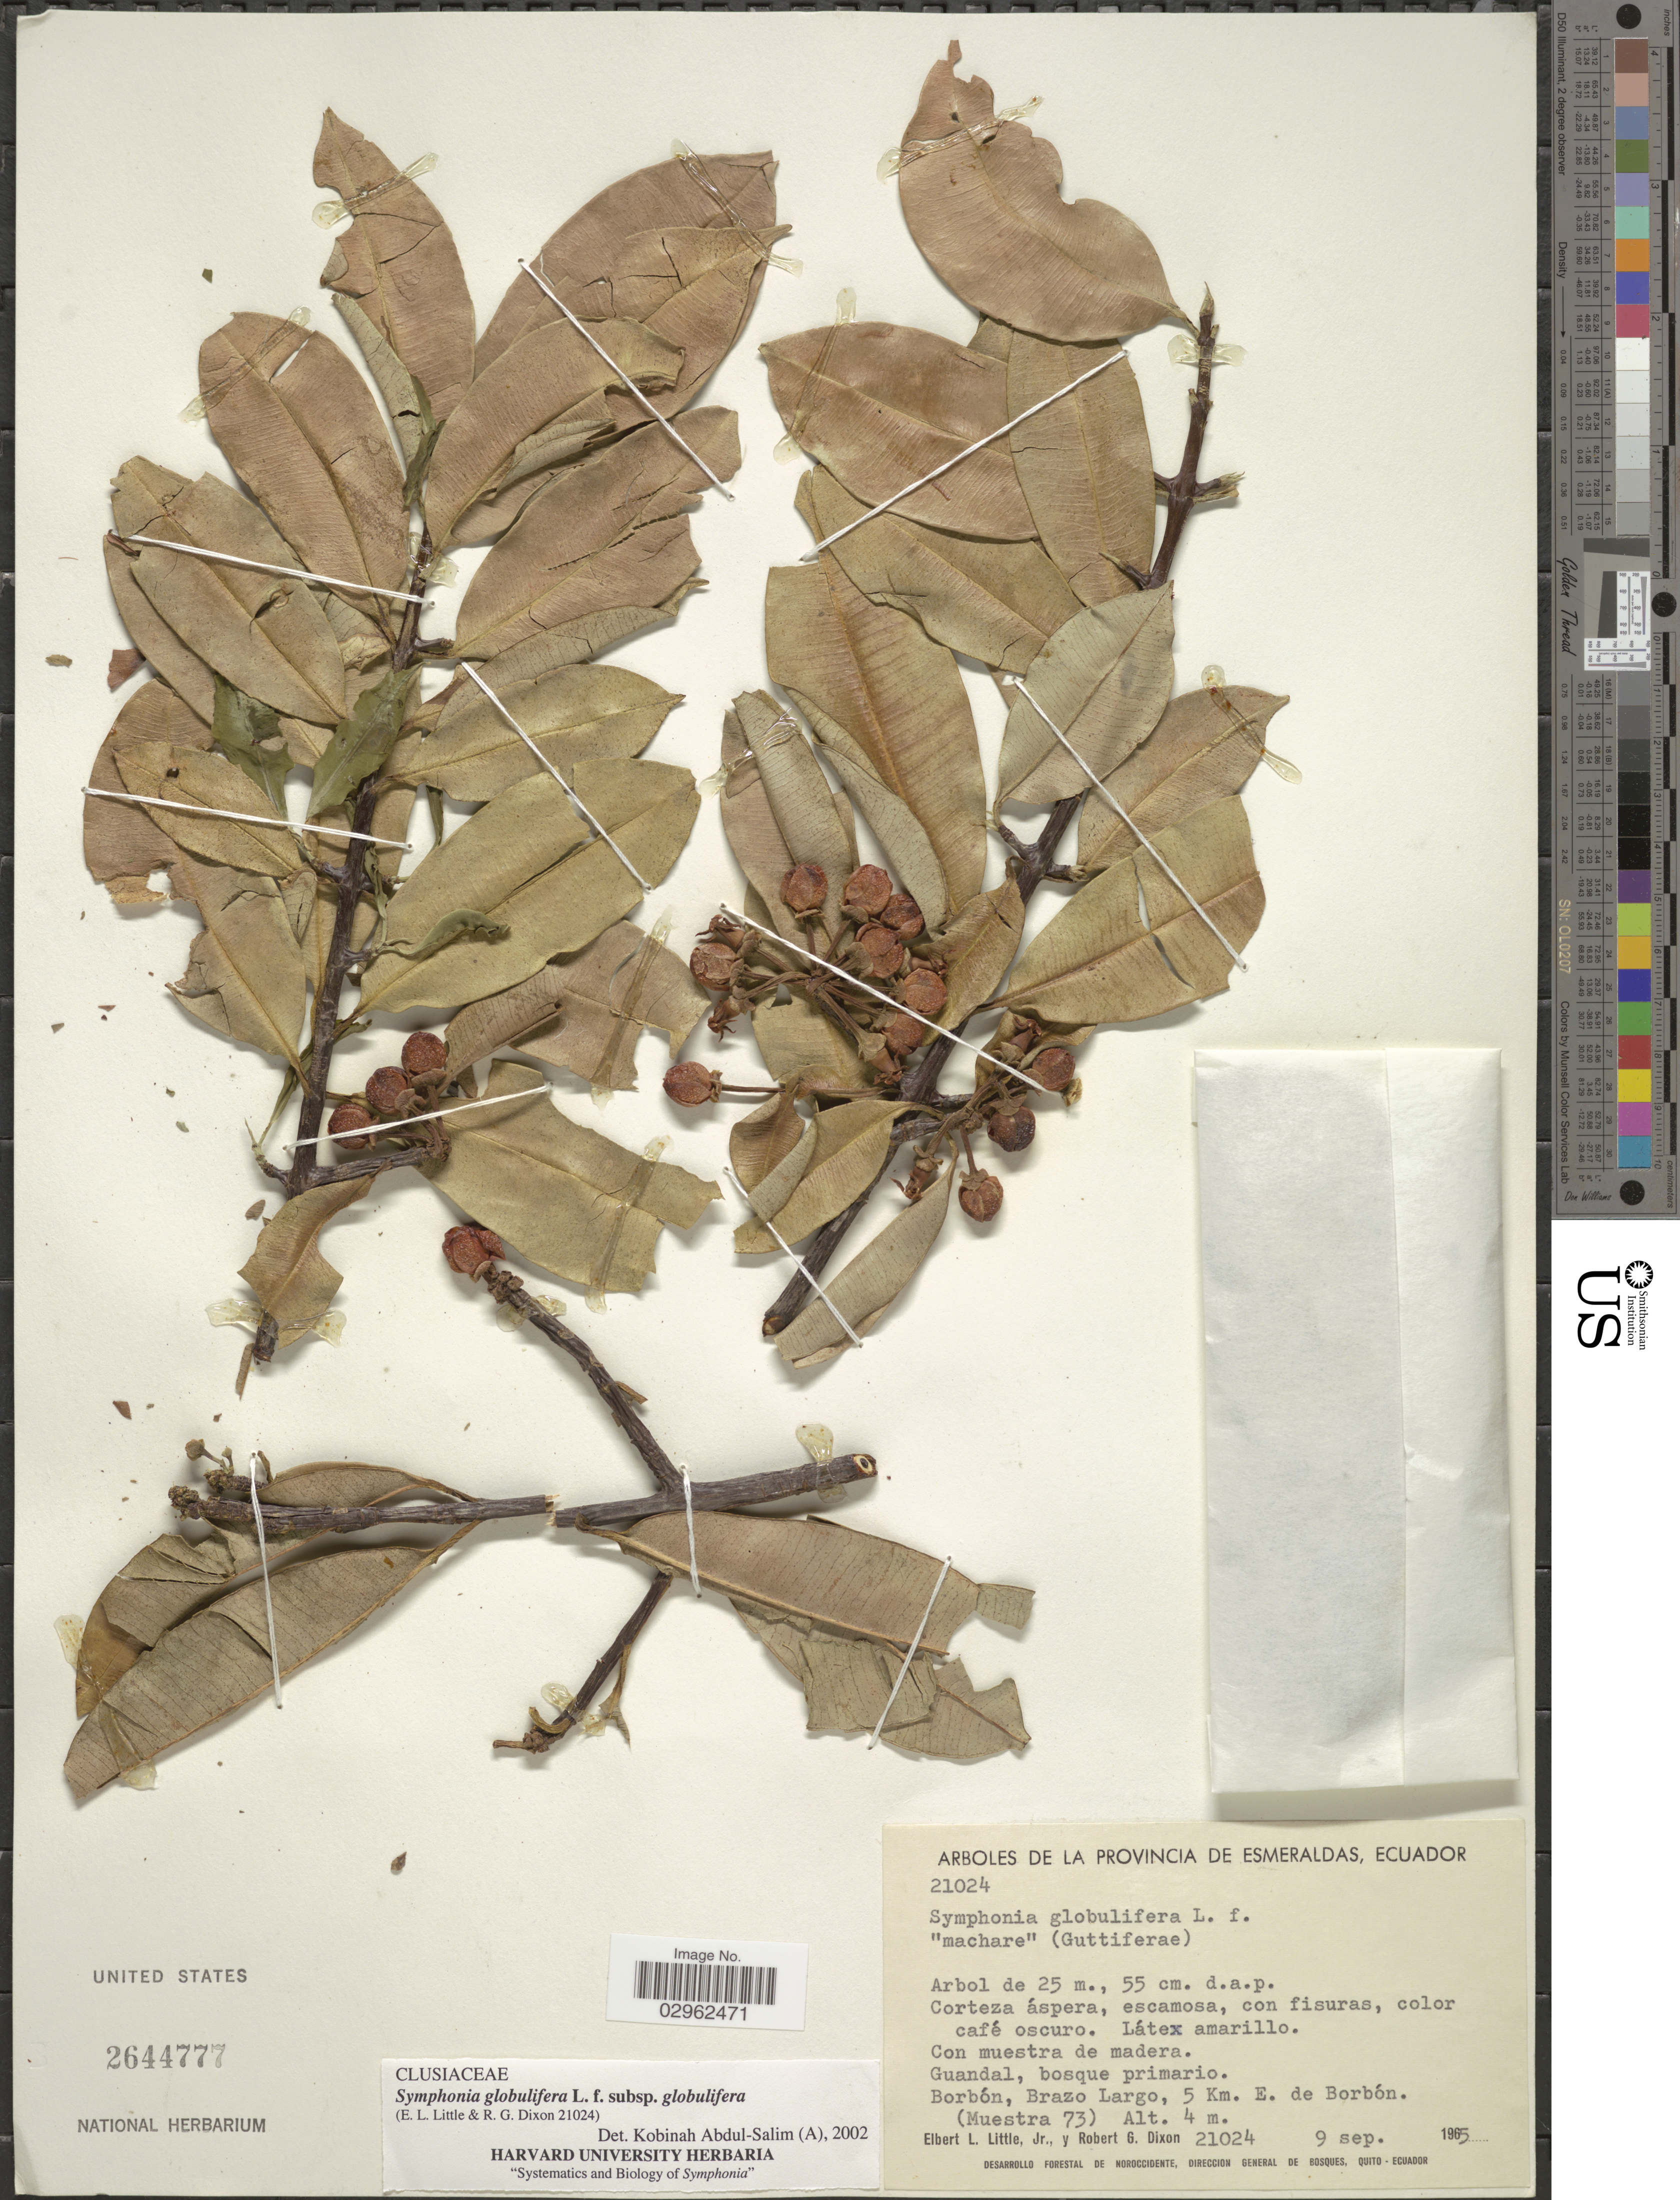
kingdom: Plantae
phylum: Tracheophyta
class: Magnoliopsida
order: Malpighiales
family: Clusiaceae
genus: Symphonia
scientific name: Symphonia globulifera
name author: L. f.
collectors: E. L. Little & R. G. Dixon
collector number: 21024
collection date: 1965-09-09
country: Ecuador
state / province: Esmeraldas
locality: Provincia de Esmeraldas. Guandal, bosque primario. Borbón, Brazo Largo, 5 km. E. de Borbón. (Muestra 73).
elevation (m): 4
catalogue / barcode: US 2644777